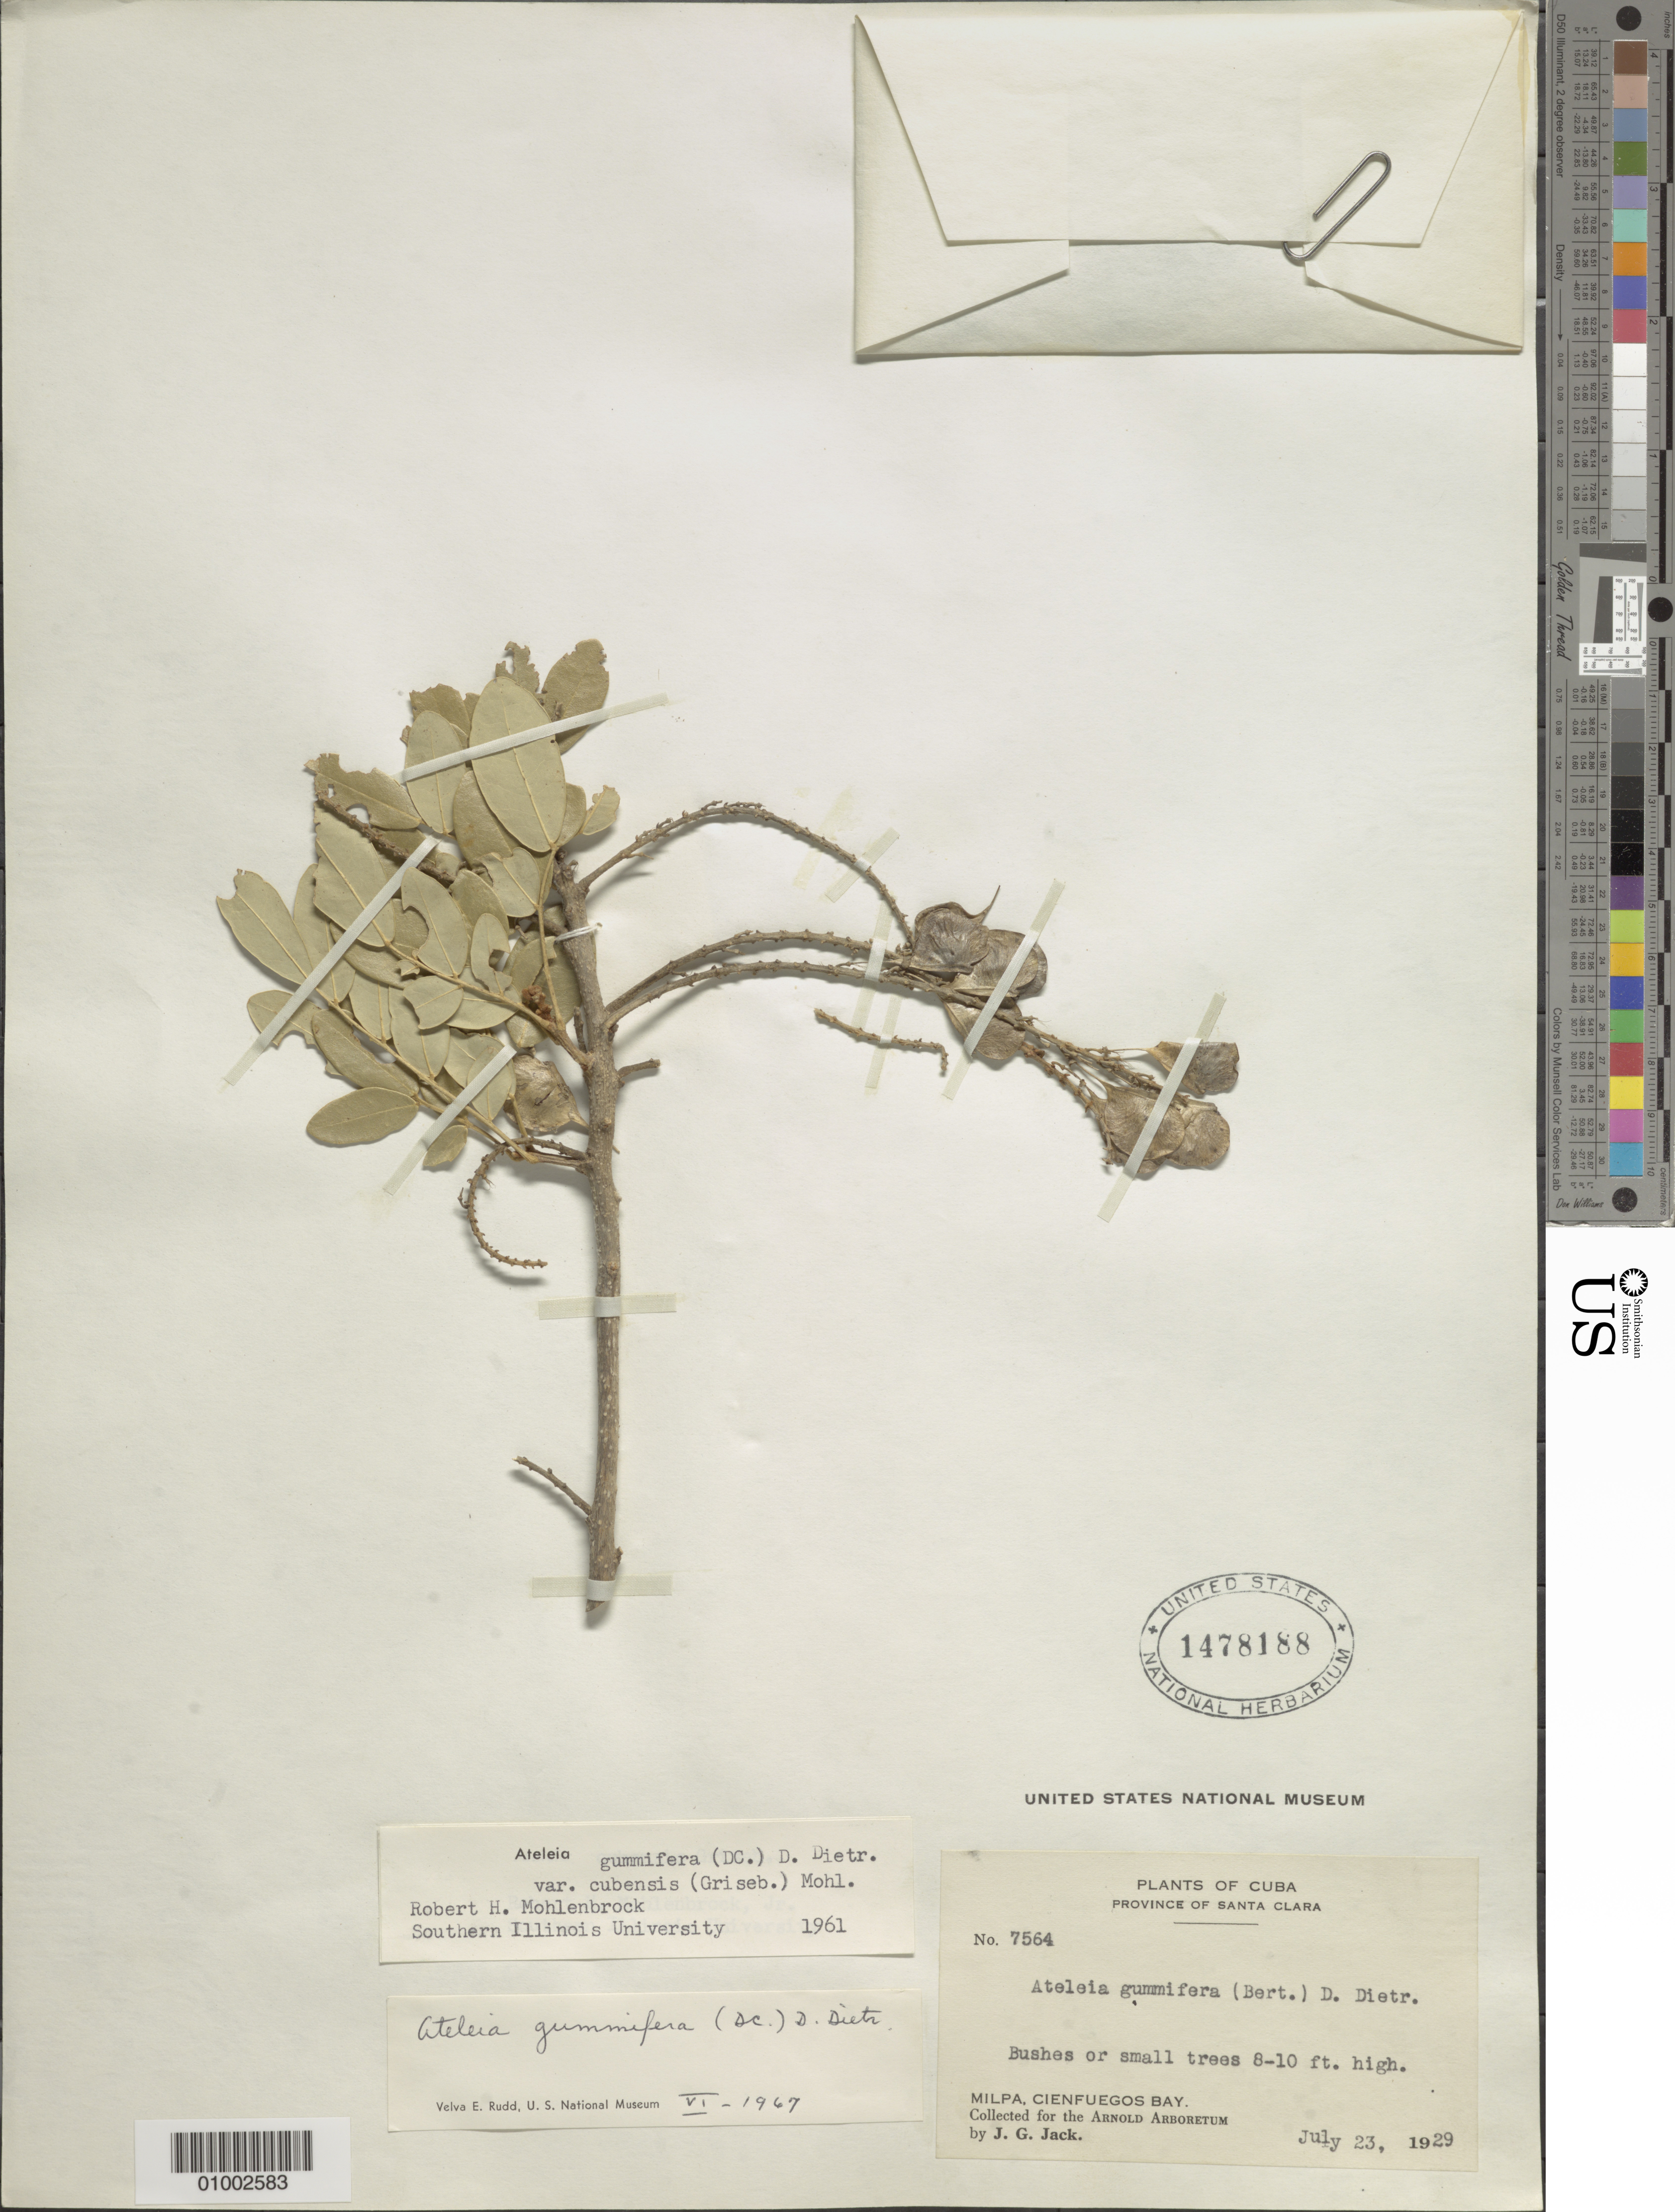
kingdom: Plantae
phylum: Tracheophyta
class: Magnoliopsida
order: Fabales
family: Fabaceae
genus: Ateleia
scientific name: Ateleia gummifera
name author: (Bertero ex DC.) D. Dietr.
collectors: J. G. Jack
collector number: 7564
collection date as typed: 23 Jul 1929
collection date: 1929-07-23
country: Cuba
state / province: Villa Clara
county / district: Santa Clara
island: Cuba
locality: Milpa, Cienfuegos Bay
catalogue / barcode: US 1478188